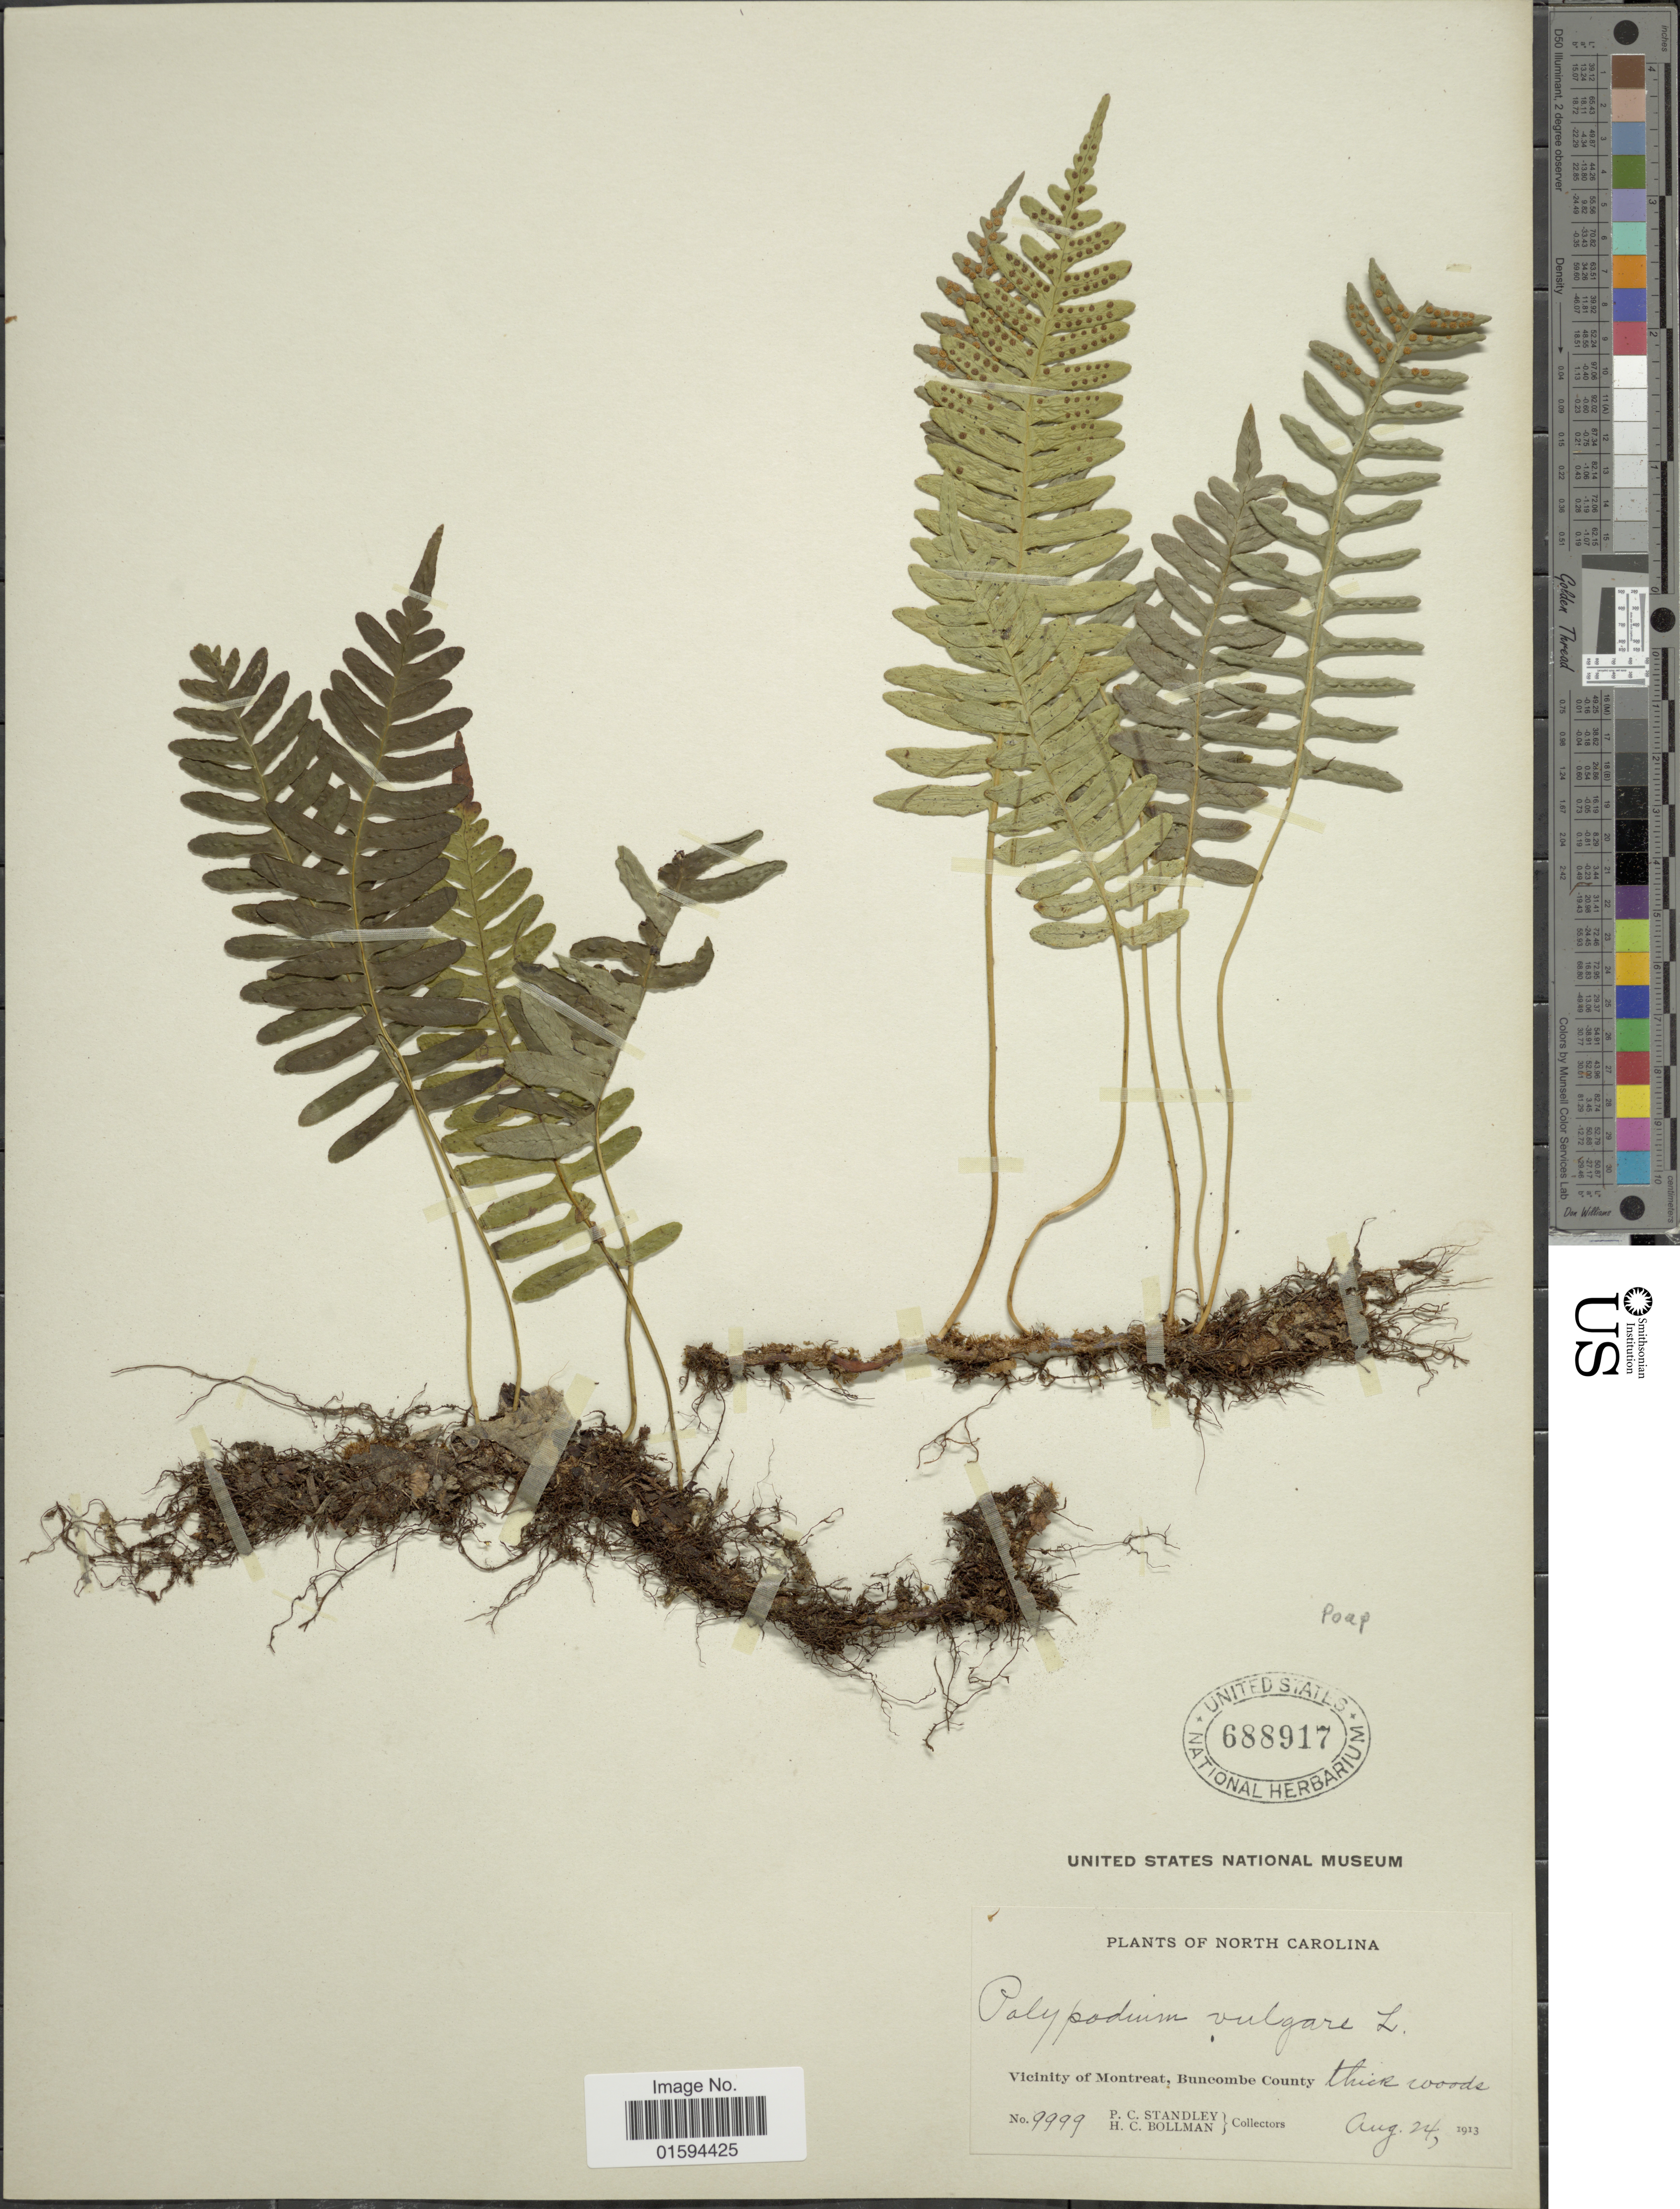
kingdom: Plantae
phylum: Tracheophyta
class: Polypodiopsida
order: Polypodiales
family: Polypodiaceae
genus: Polypodium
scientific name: Polypodium appalachianum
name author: Haufler & Windham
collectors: P. C. Standley & H. C. Bollman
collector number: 9999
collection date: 1913-08-24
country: United States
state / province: North Carolina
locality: Vicinity of Montreat, Buncombe County.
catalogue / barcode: US 688917